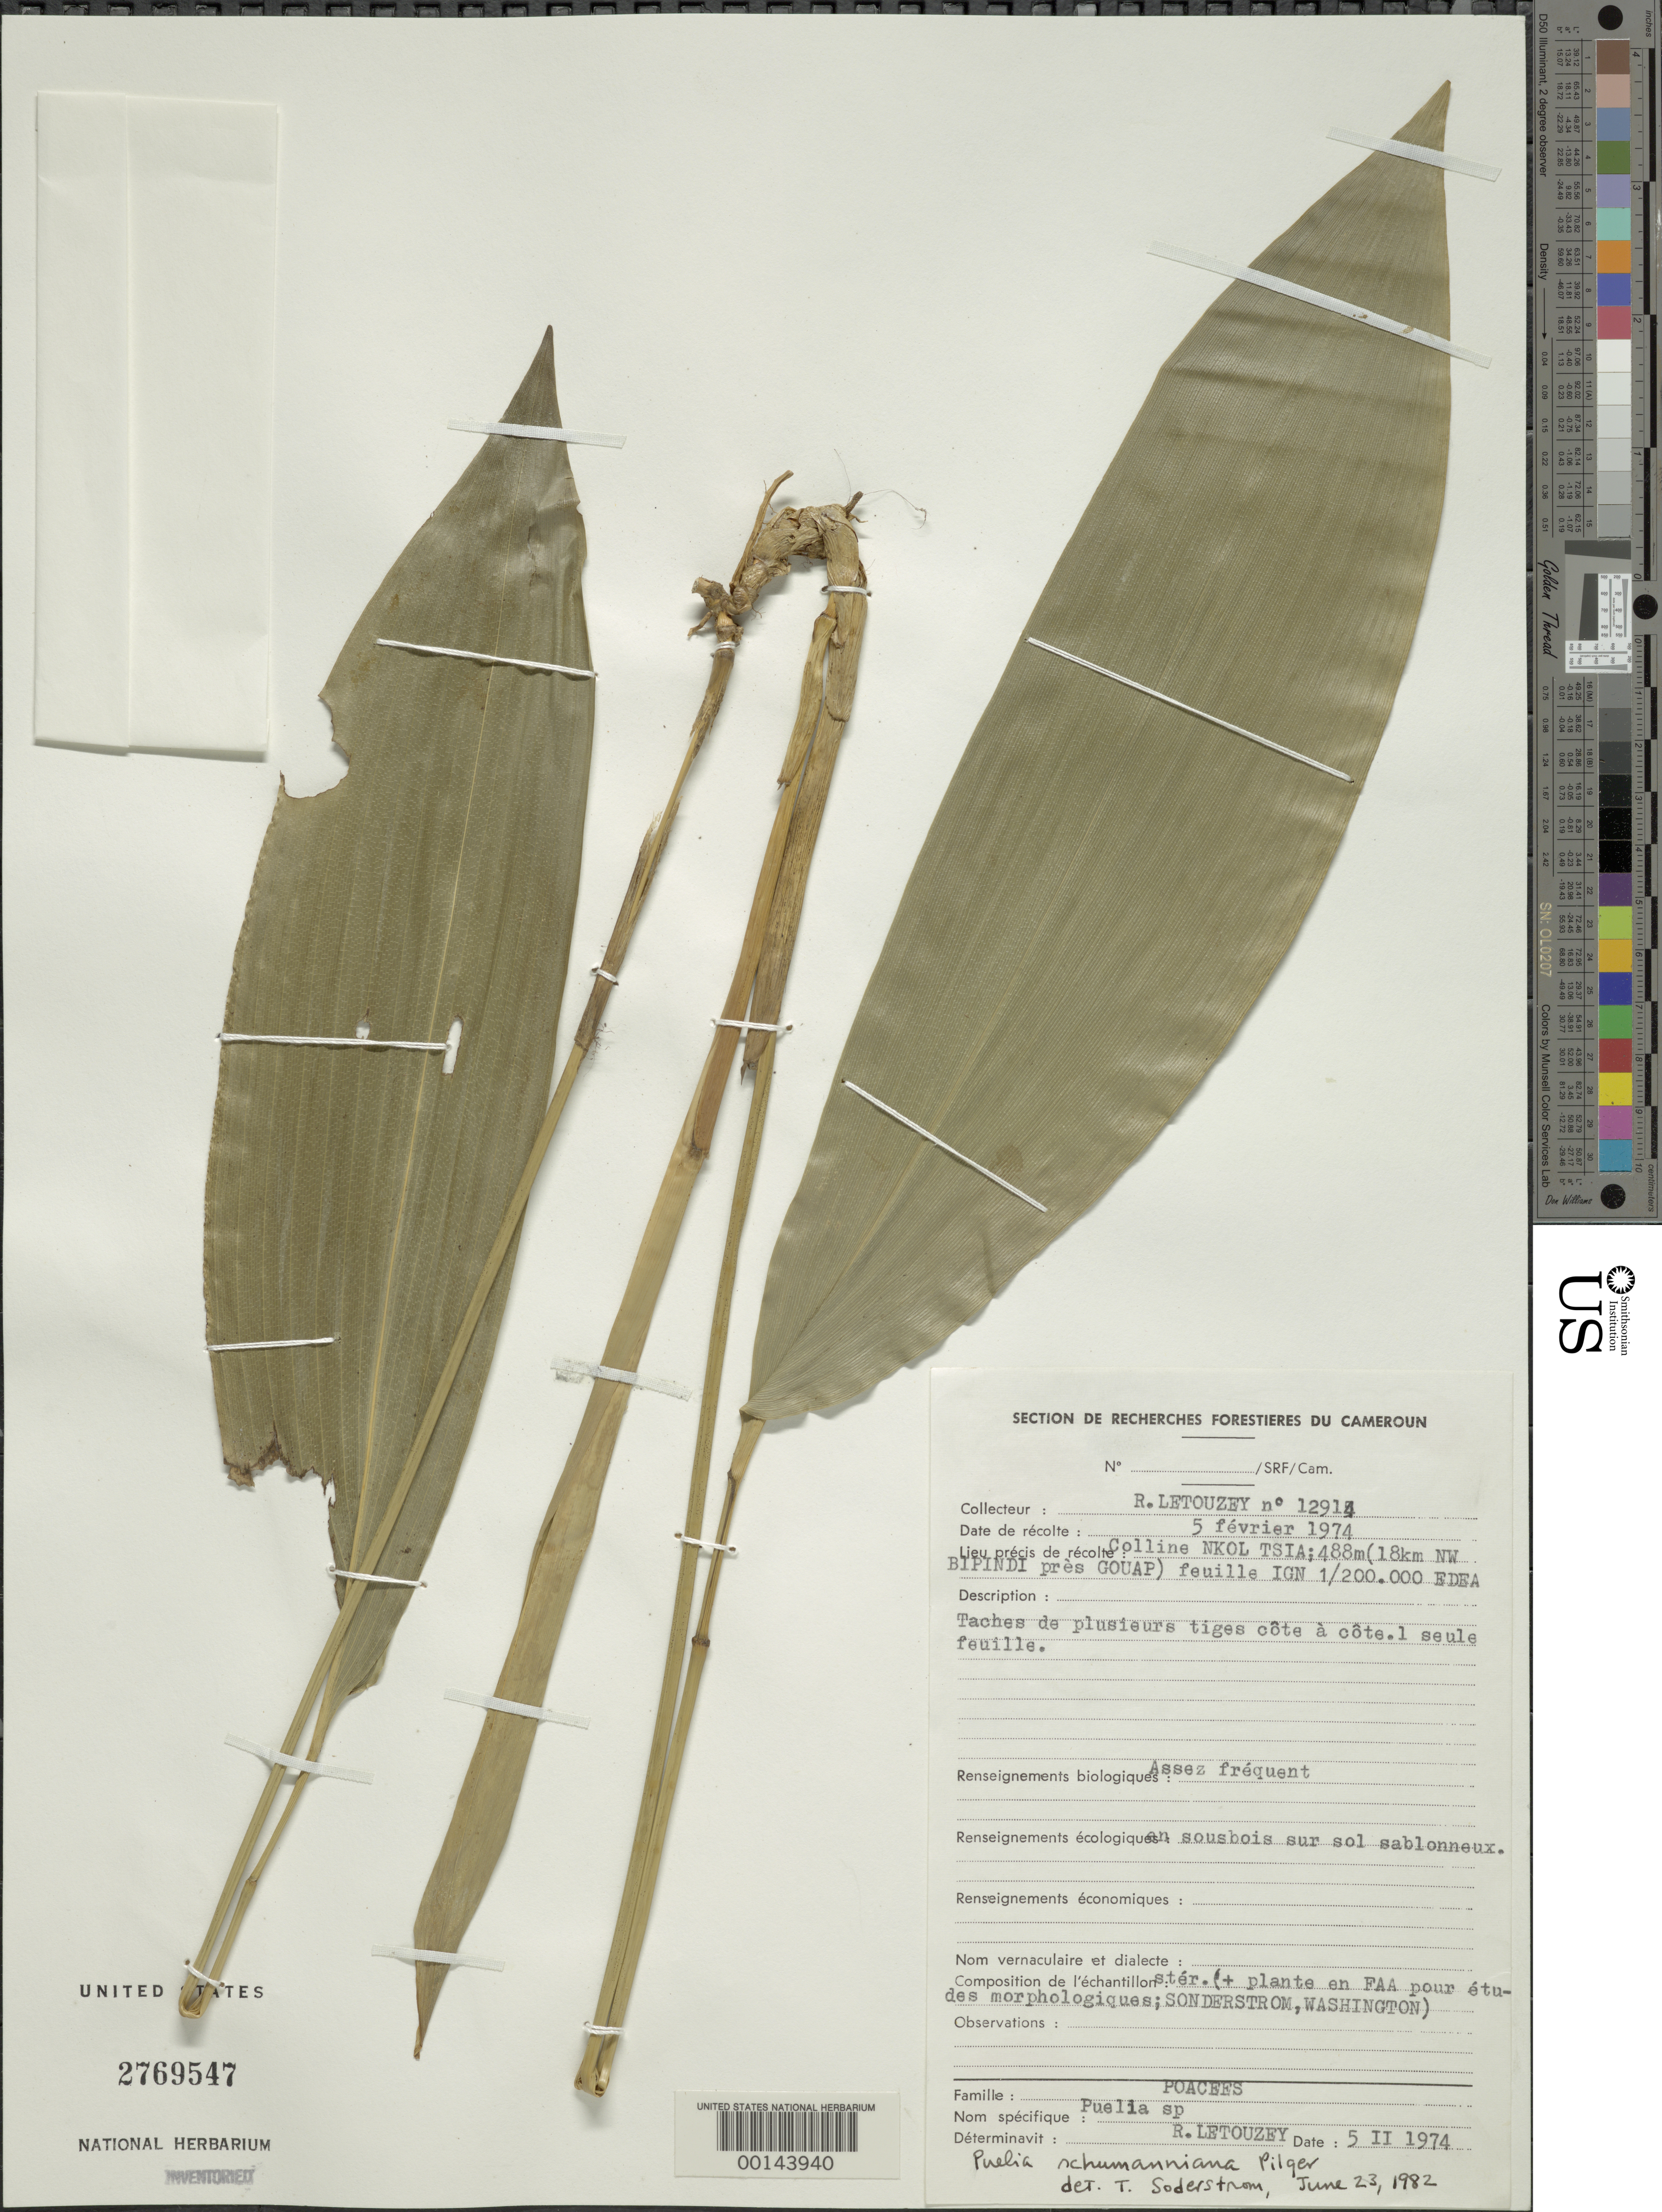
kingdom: Plantae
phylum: Tracheophyta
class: Liliopsida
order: Poales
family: Poaceae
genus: Puelia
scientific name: Puelia schumanniana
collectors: R. Letouzey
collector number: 12914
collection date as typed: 05 Feb 1974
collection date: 1974-02-05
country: Cameroon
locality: Nkol tsia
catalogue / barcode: US 2769547